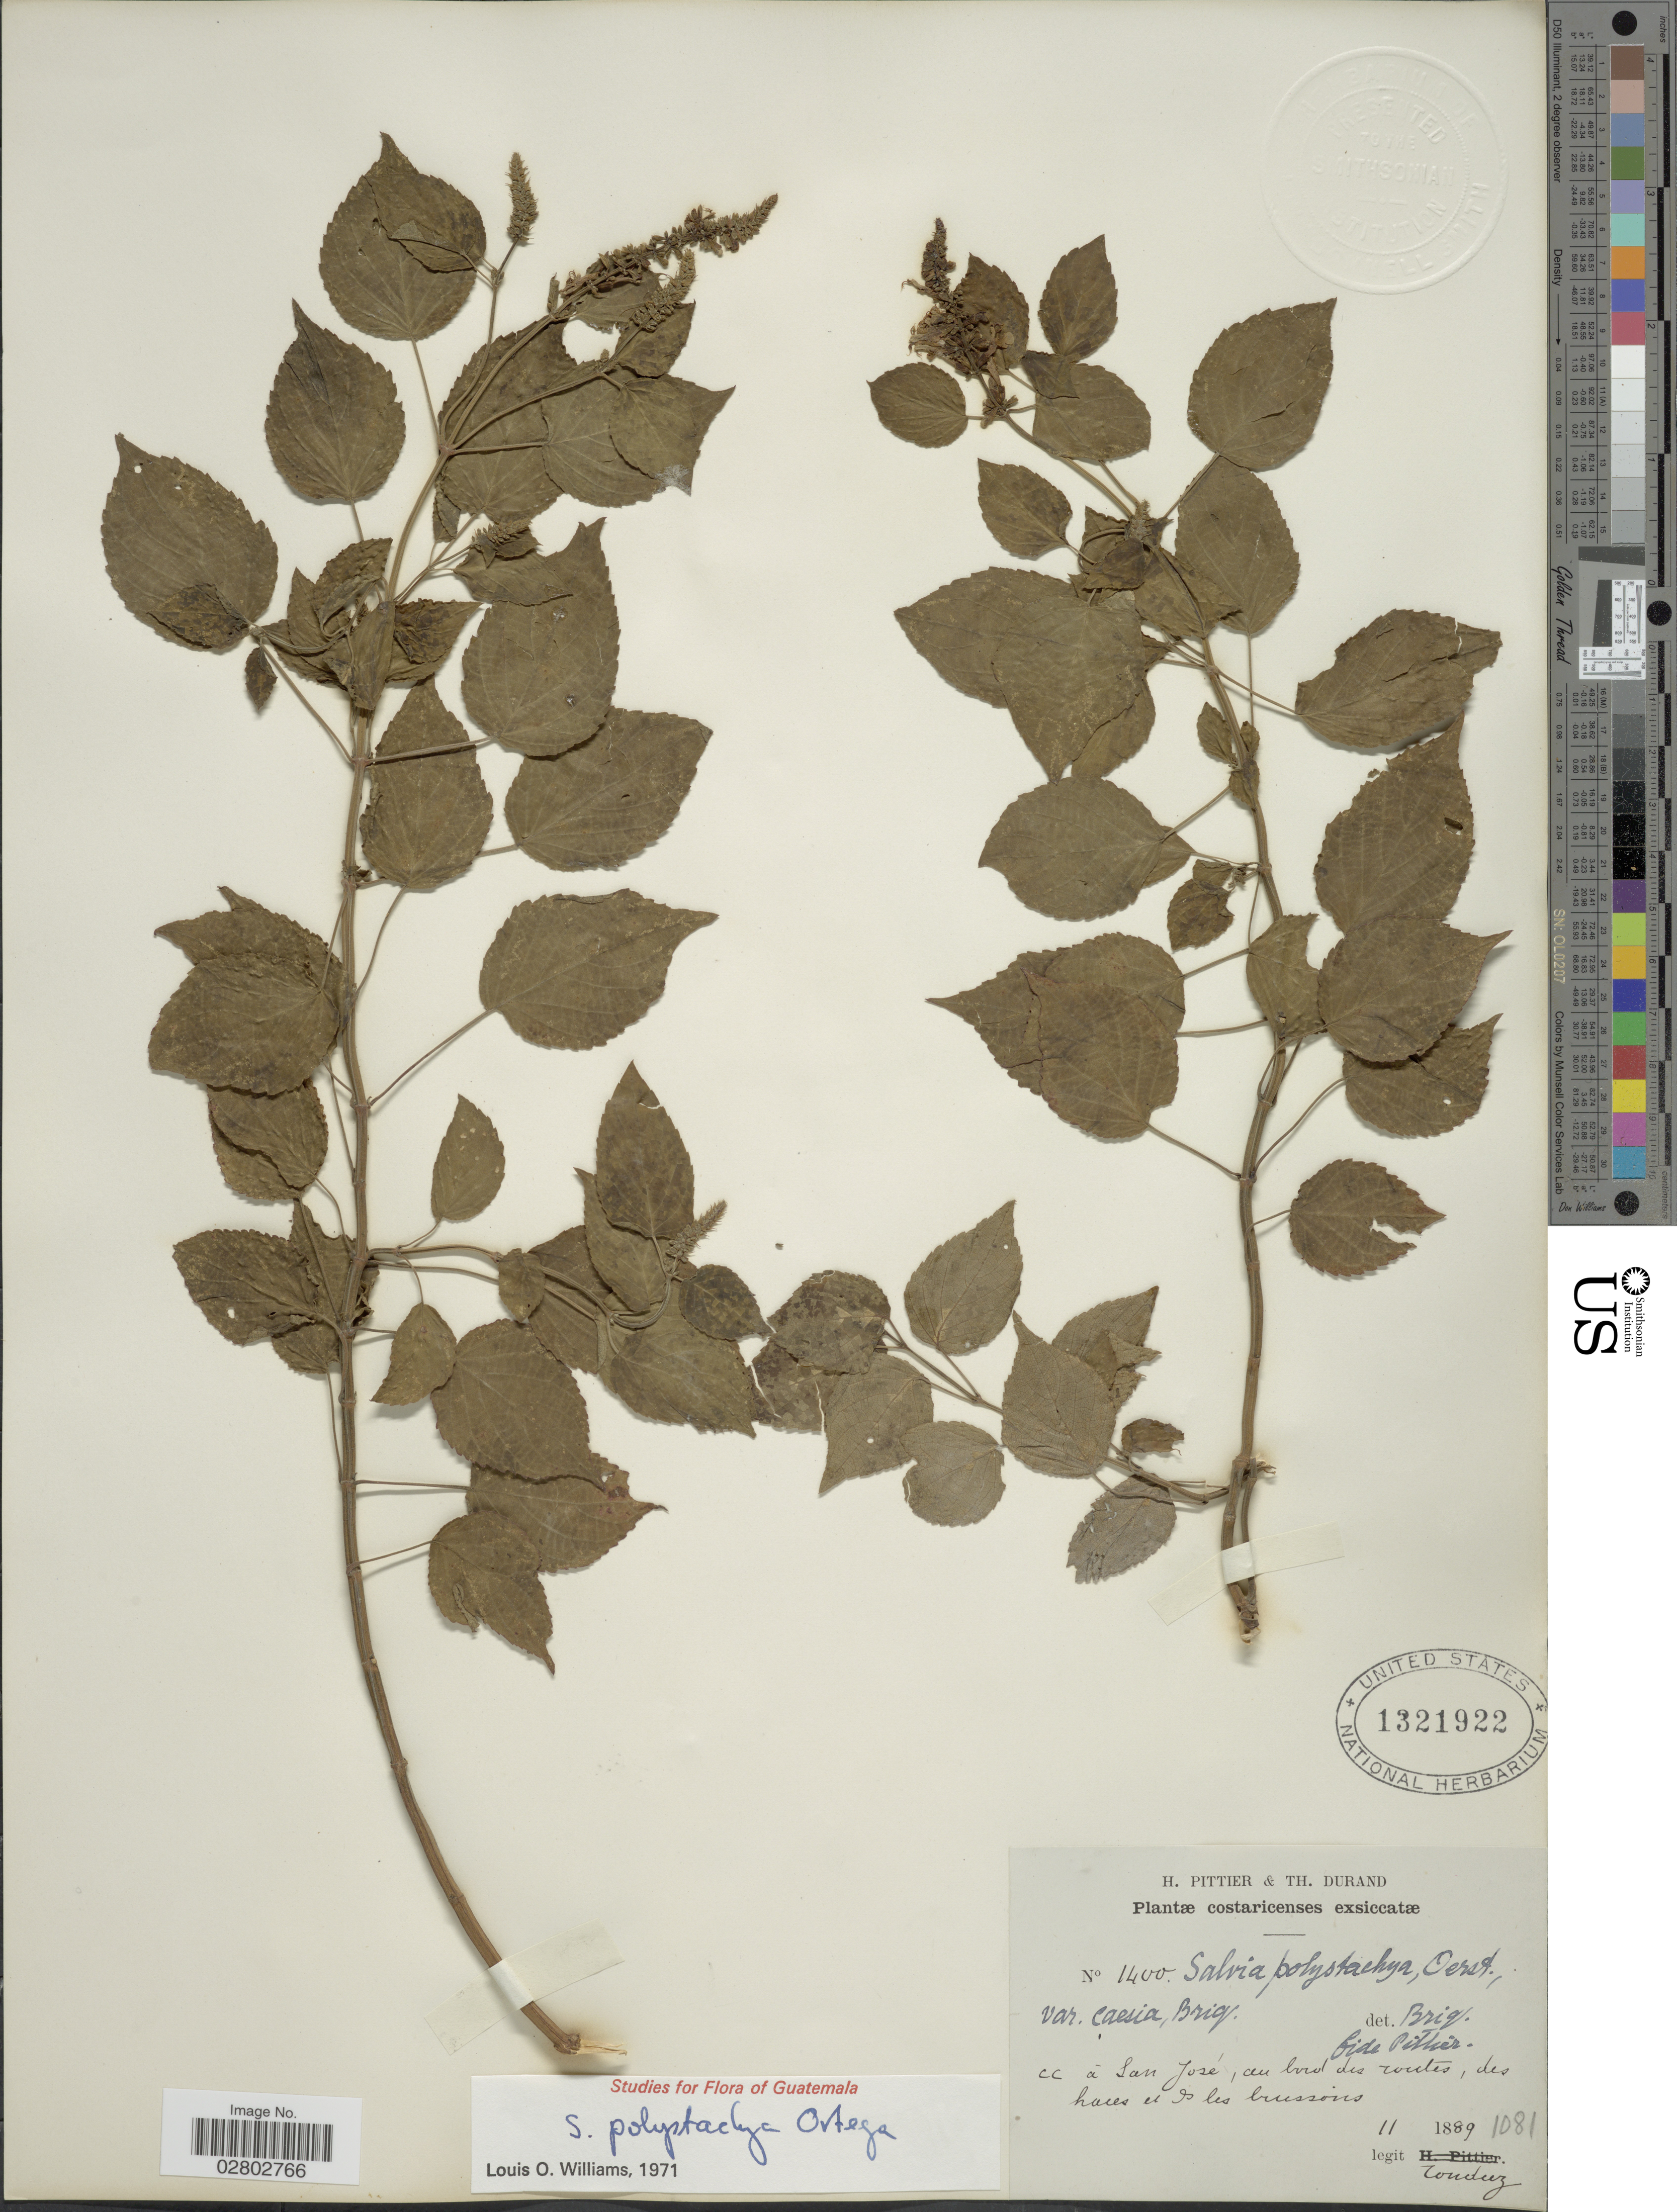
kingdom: Plantae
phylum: Tracheophyta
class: Magnoliopsida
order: Lamiales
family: Lamiaceae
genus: Salvia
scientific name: Salvia polystachya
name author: Cav.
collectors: Tonduz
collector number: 1400/1081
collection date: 1889-11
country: Costa Rica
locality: Cc á San José, au bord des routes, des haces et de les brussons.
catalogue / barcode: US 1321922